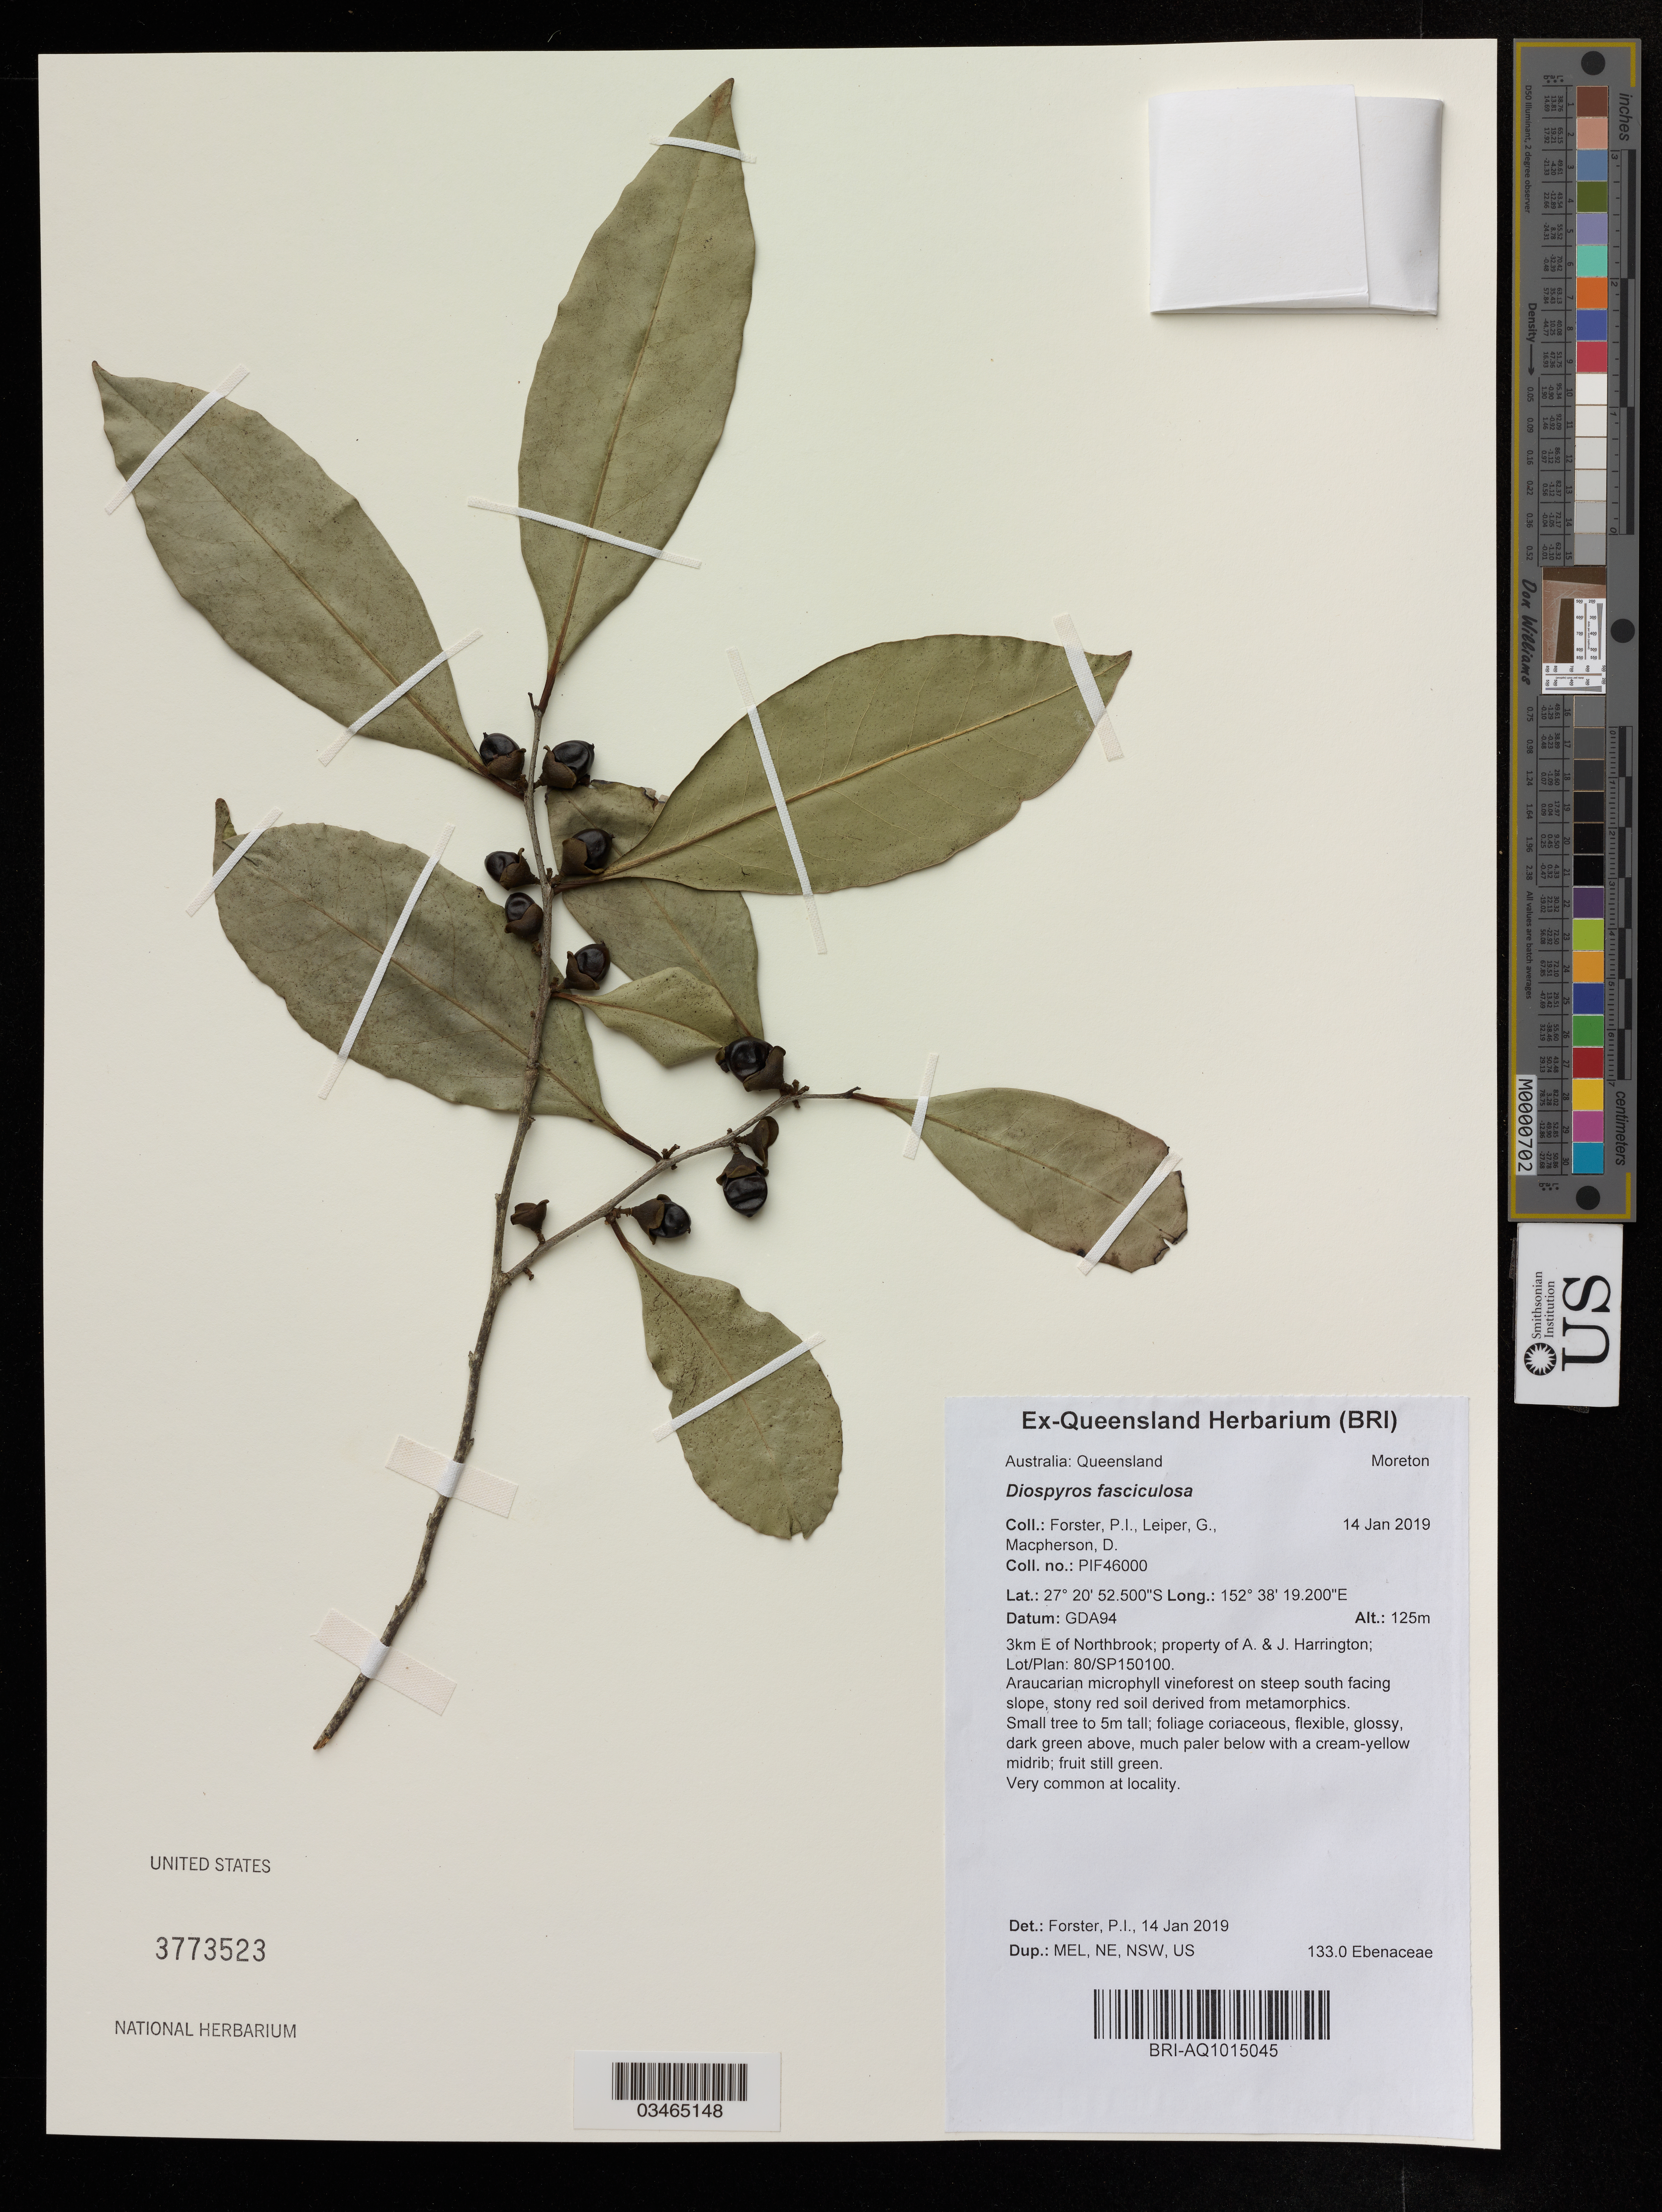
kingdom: Plantae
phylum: Tracheophyta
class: Magnoliopsida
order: Ericales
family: Ebenaceae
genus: Diospyros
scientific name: Diospyros fasciculosa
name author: (F. Muell.) F. Muell.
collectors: P. Forster & G. Leiper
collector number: PIF46000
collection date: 2019-01-14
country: Australia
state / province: Queensland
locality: Moreton, 3km E of Northbrook; property of A. & J. Harrington.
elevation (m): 125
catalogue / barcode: US 3773523